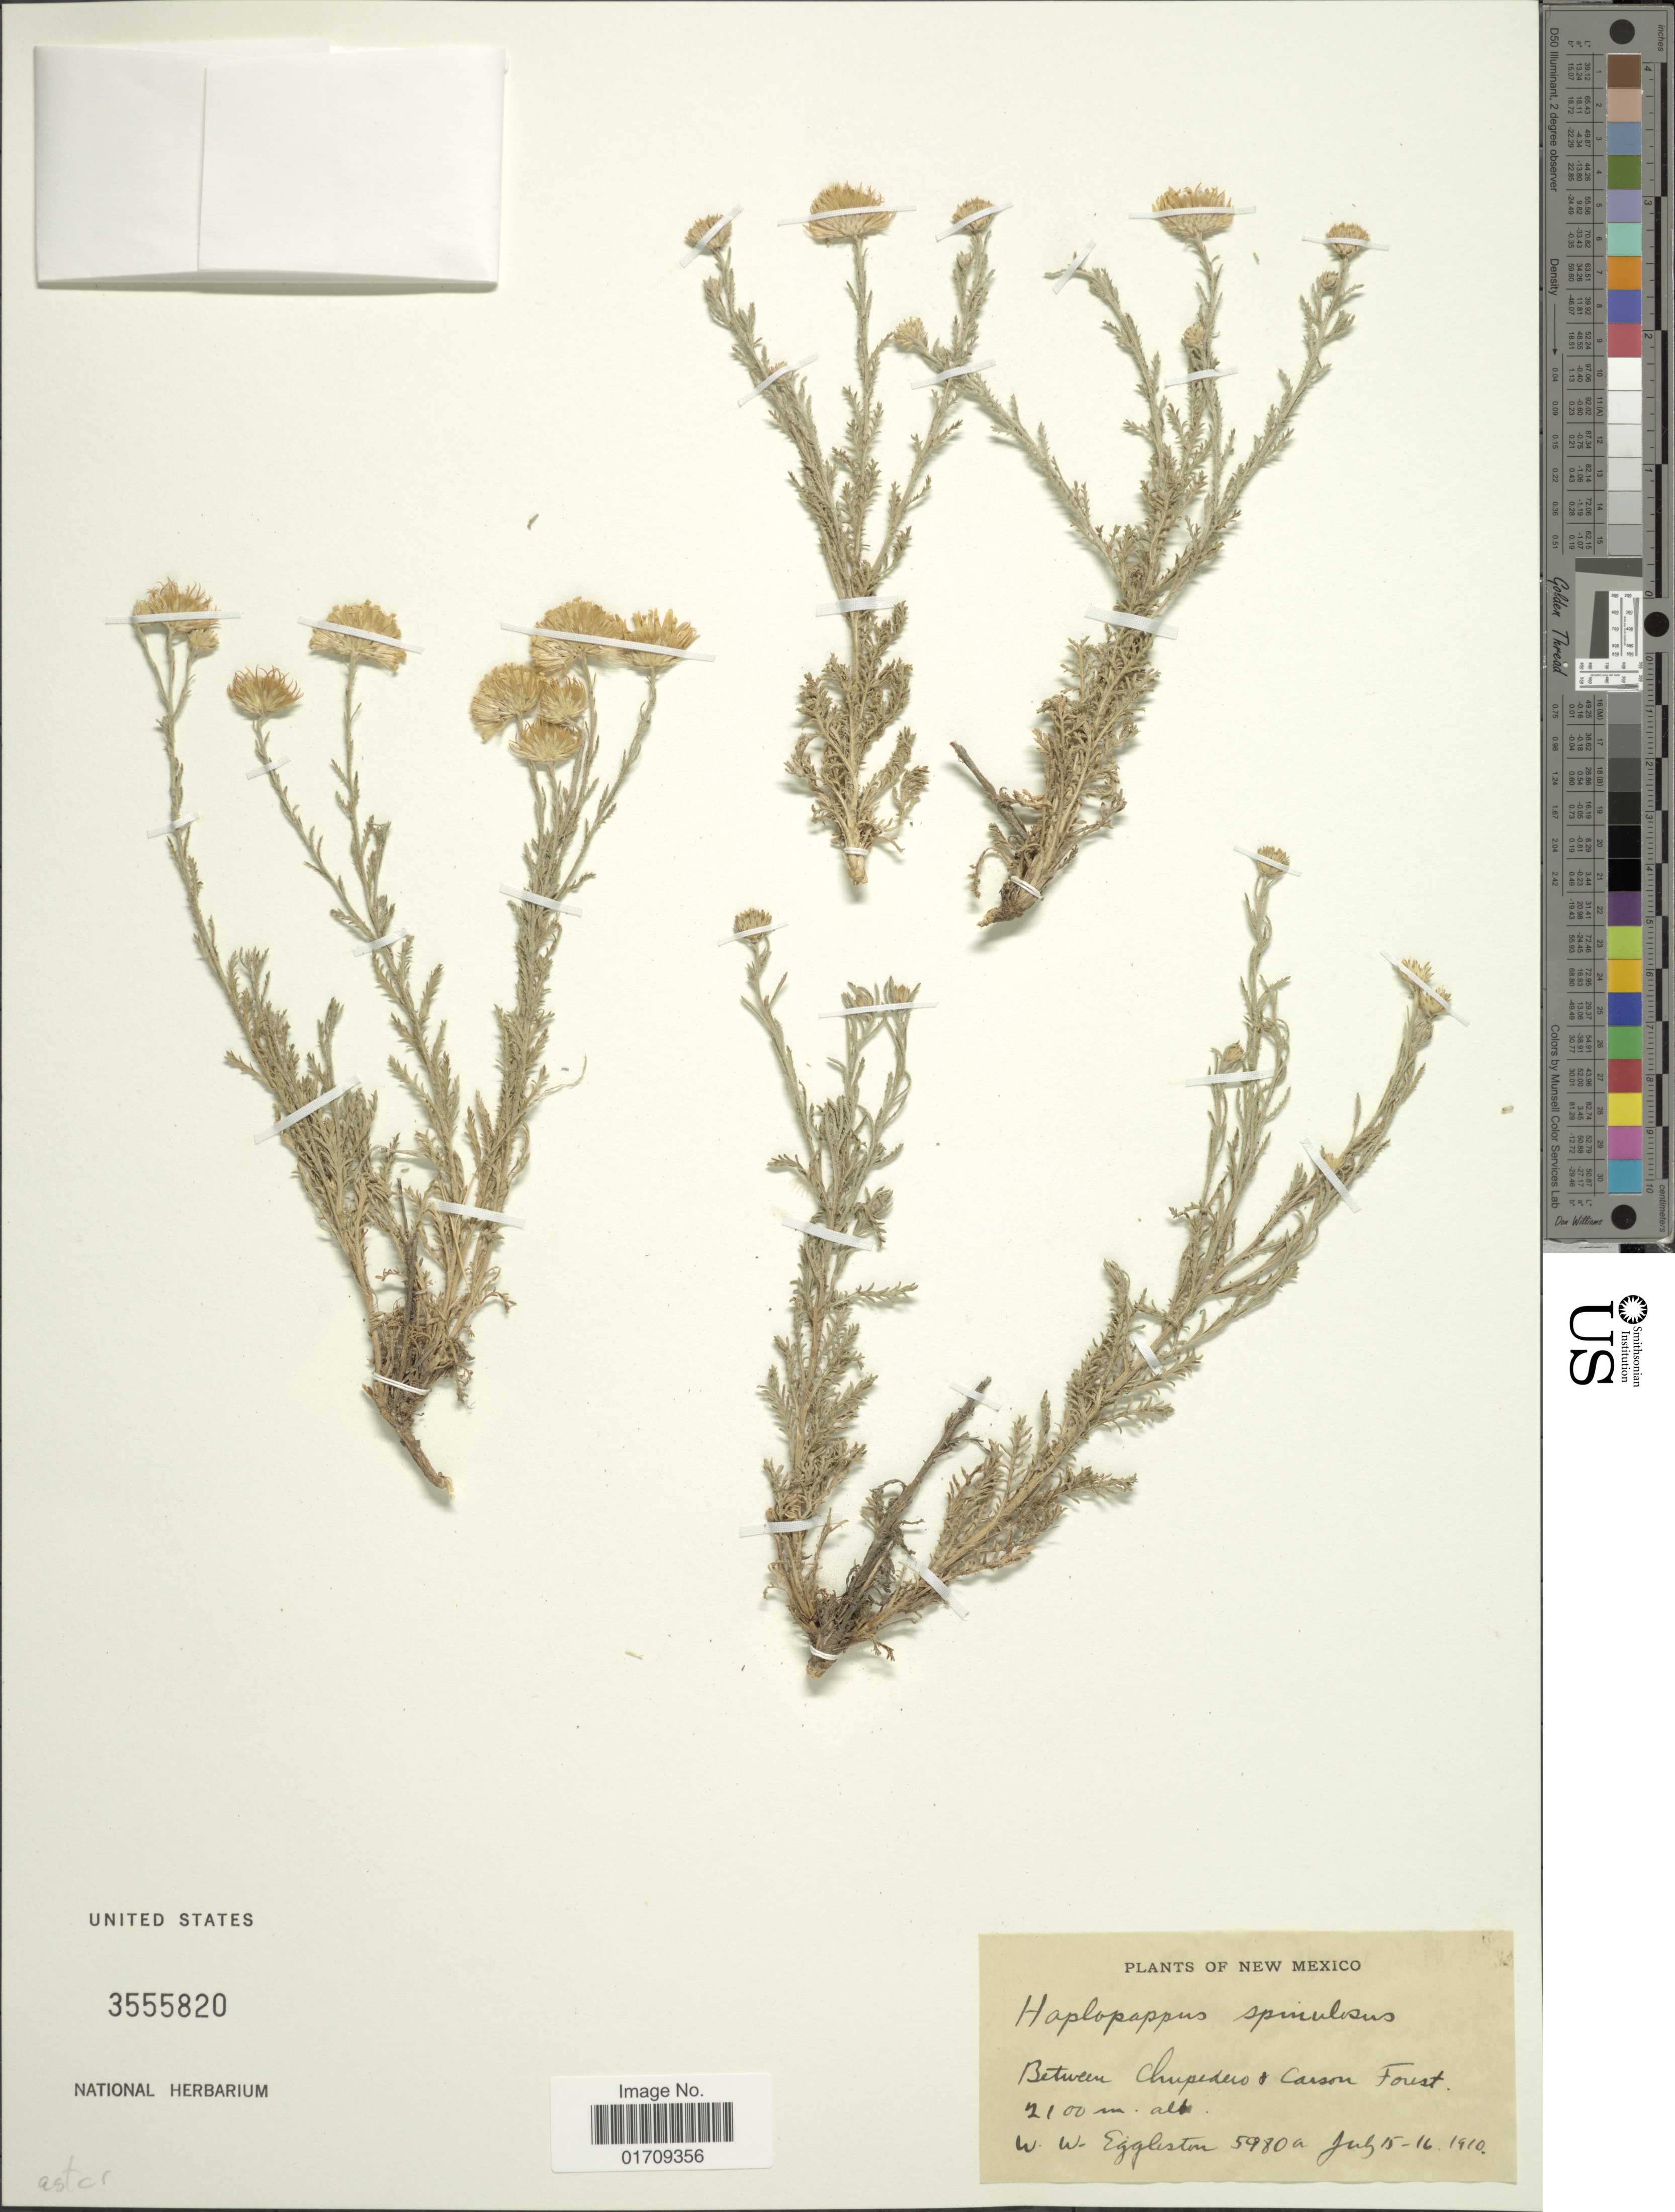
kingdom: Plantae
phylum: Tracheophyta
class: Magnoliopsida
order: Asterales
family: Asteraceae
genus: Machaeranthera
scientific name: Machaeranthera spinulosa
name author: Greene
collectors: W. W. Eggleston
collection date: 1910-07-15/1910-07-16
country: United States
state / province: New Mexico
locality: Between Chupedero + Carson Forest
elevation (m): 2100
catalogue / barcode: US 3555820